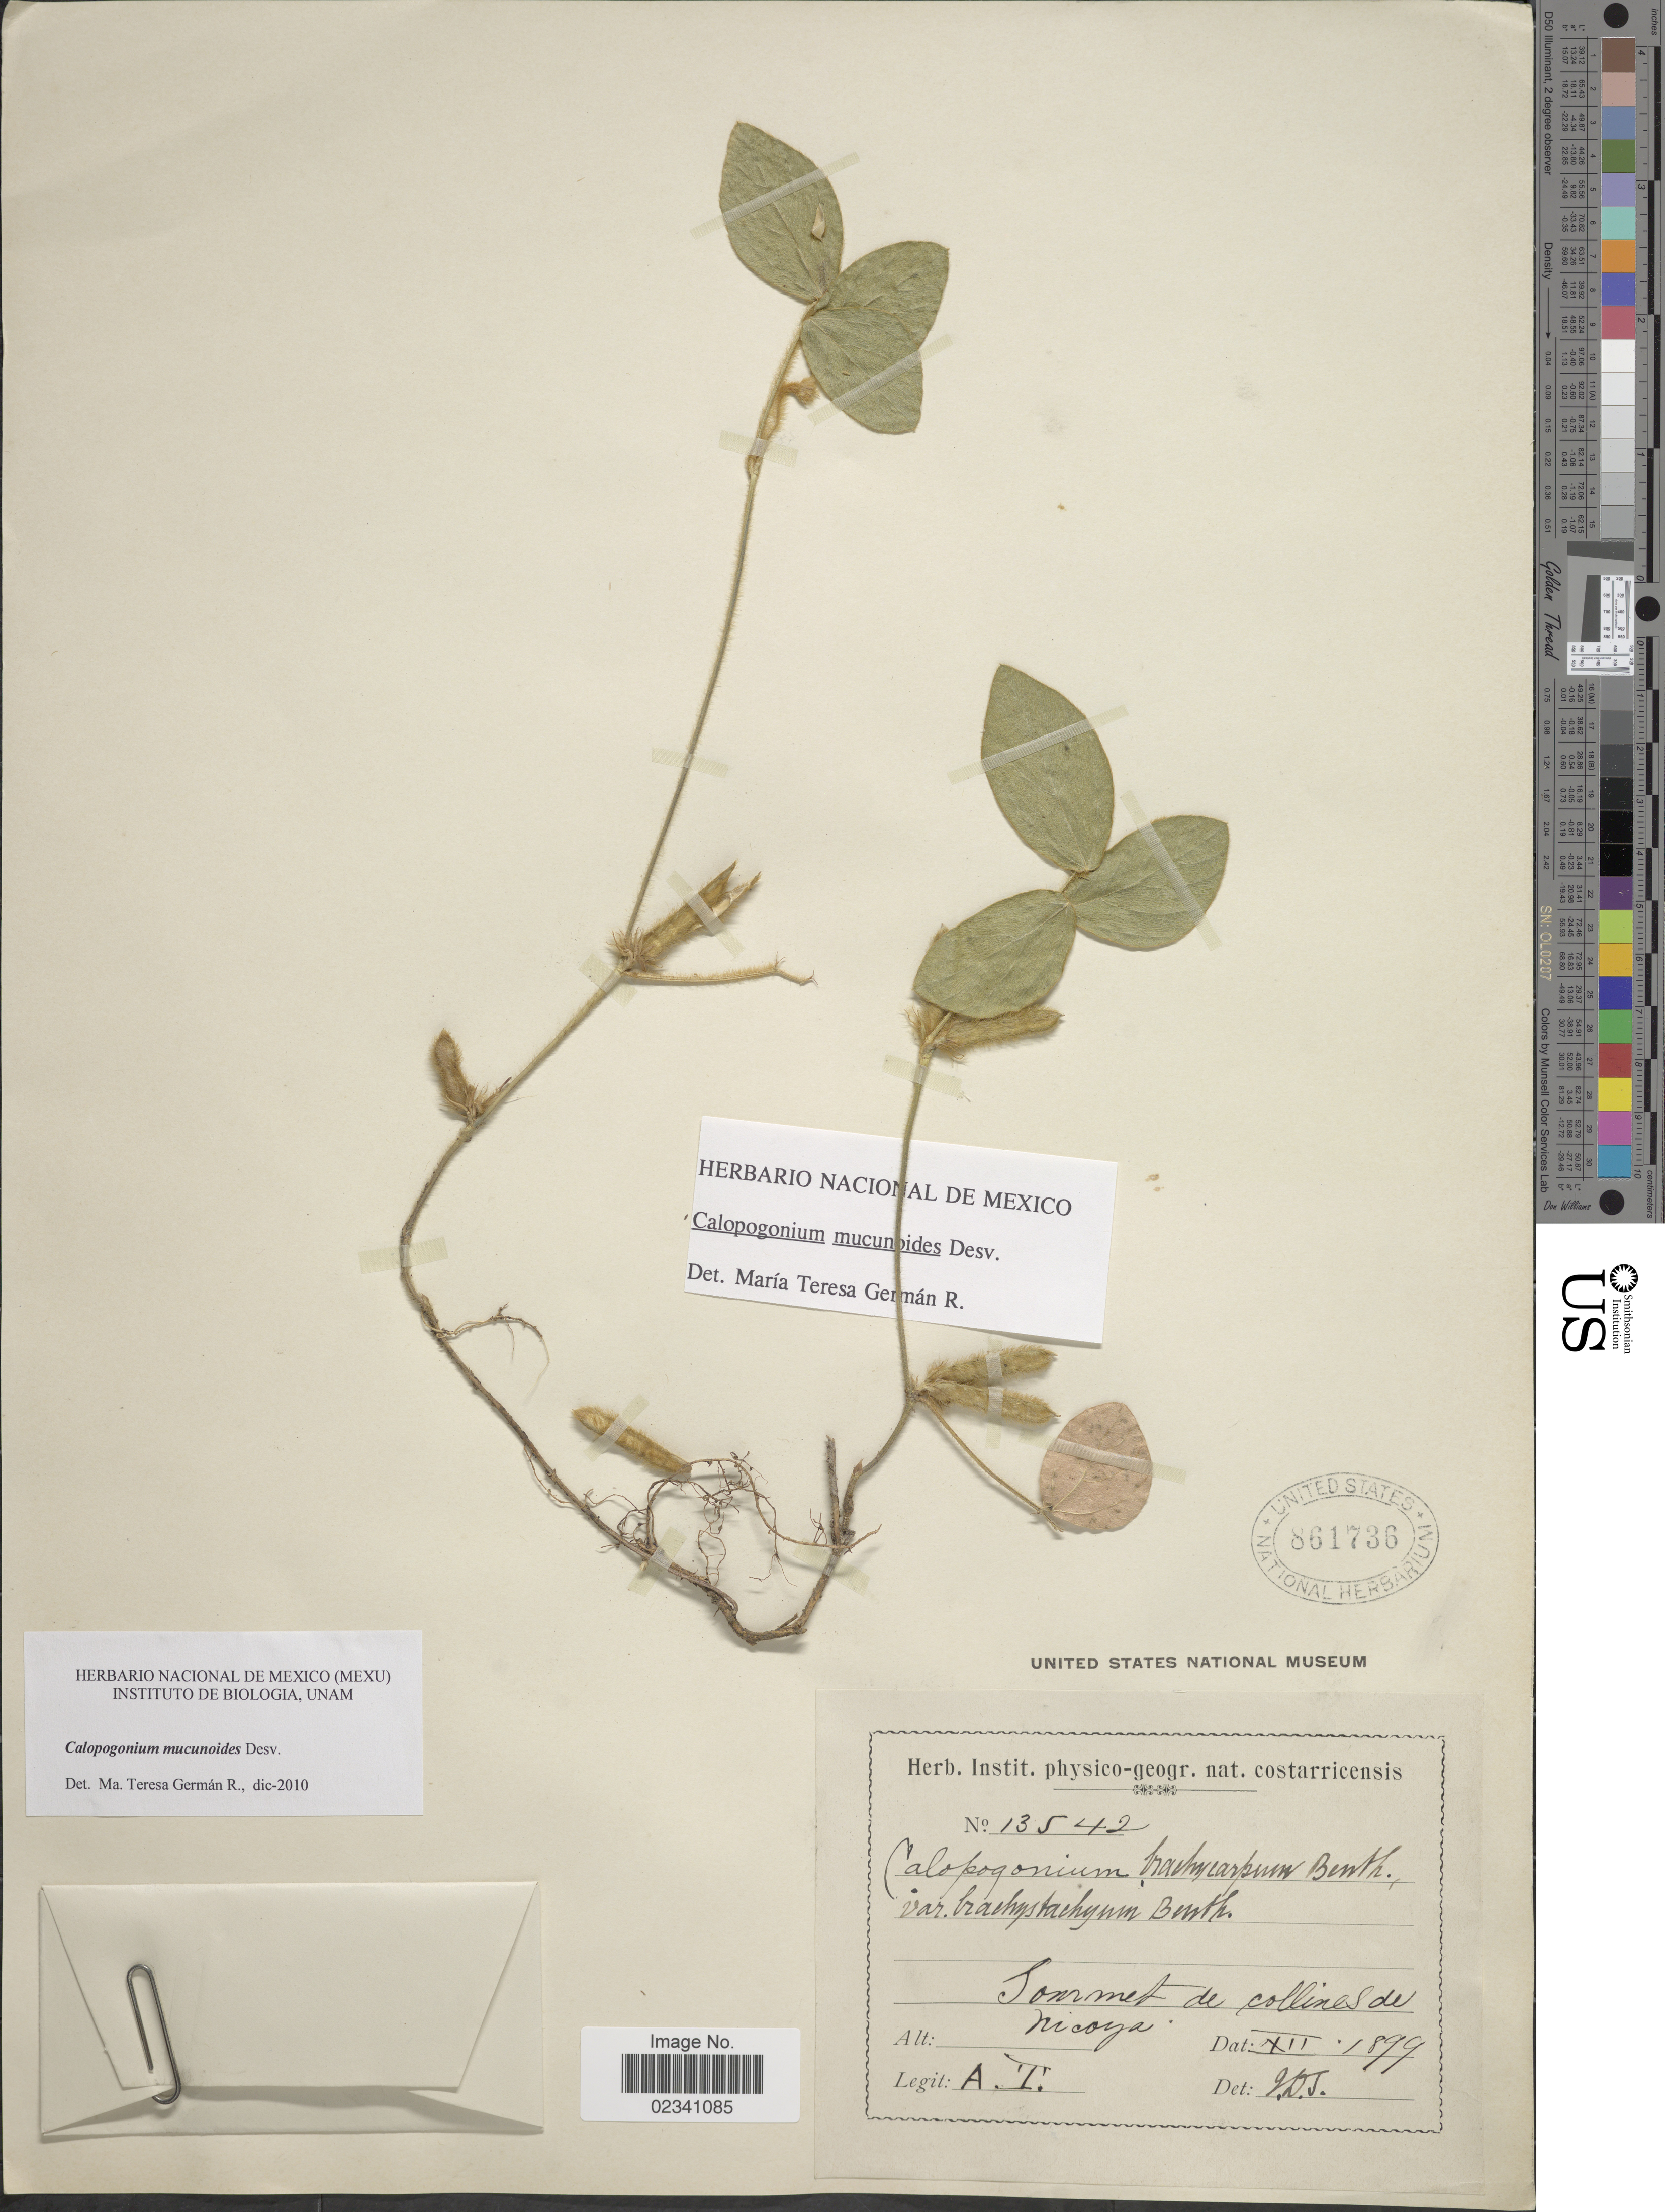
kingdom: Plantae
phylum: Tracheophyta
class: Magnoliopsida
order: Fabales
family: Fabaceae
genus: Calopogonium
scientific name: Calopogonium mucunoides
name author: Desv.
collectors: A. T.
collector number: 13542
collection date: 1899-12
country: Costa Rica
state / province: Guanacaste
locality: Sommet de collines de Nicoya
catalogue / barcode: US 861736